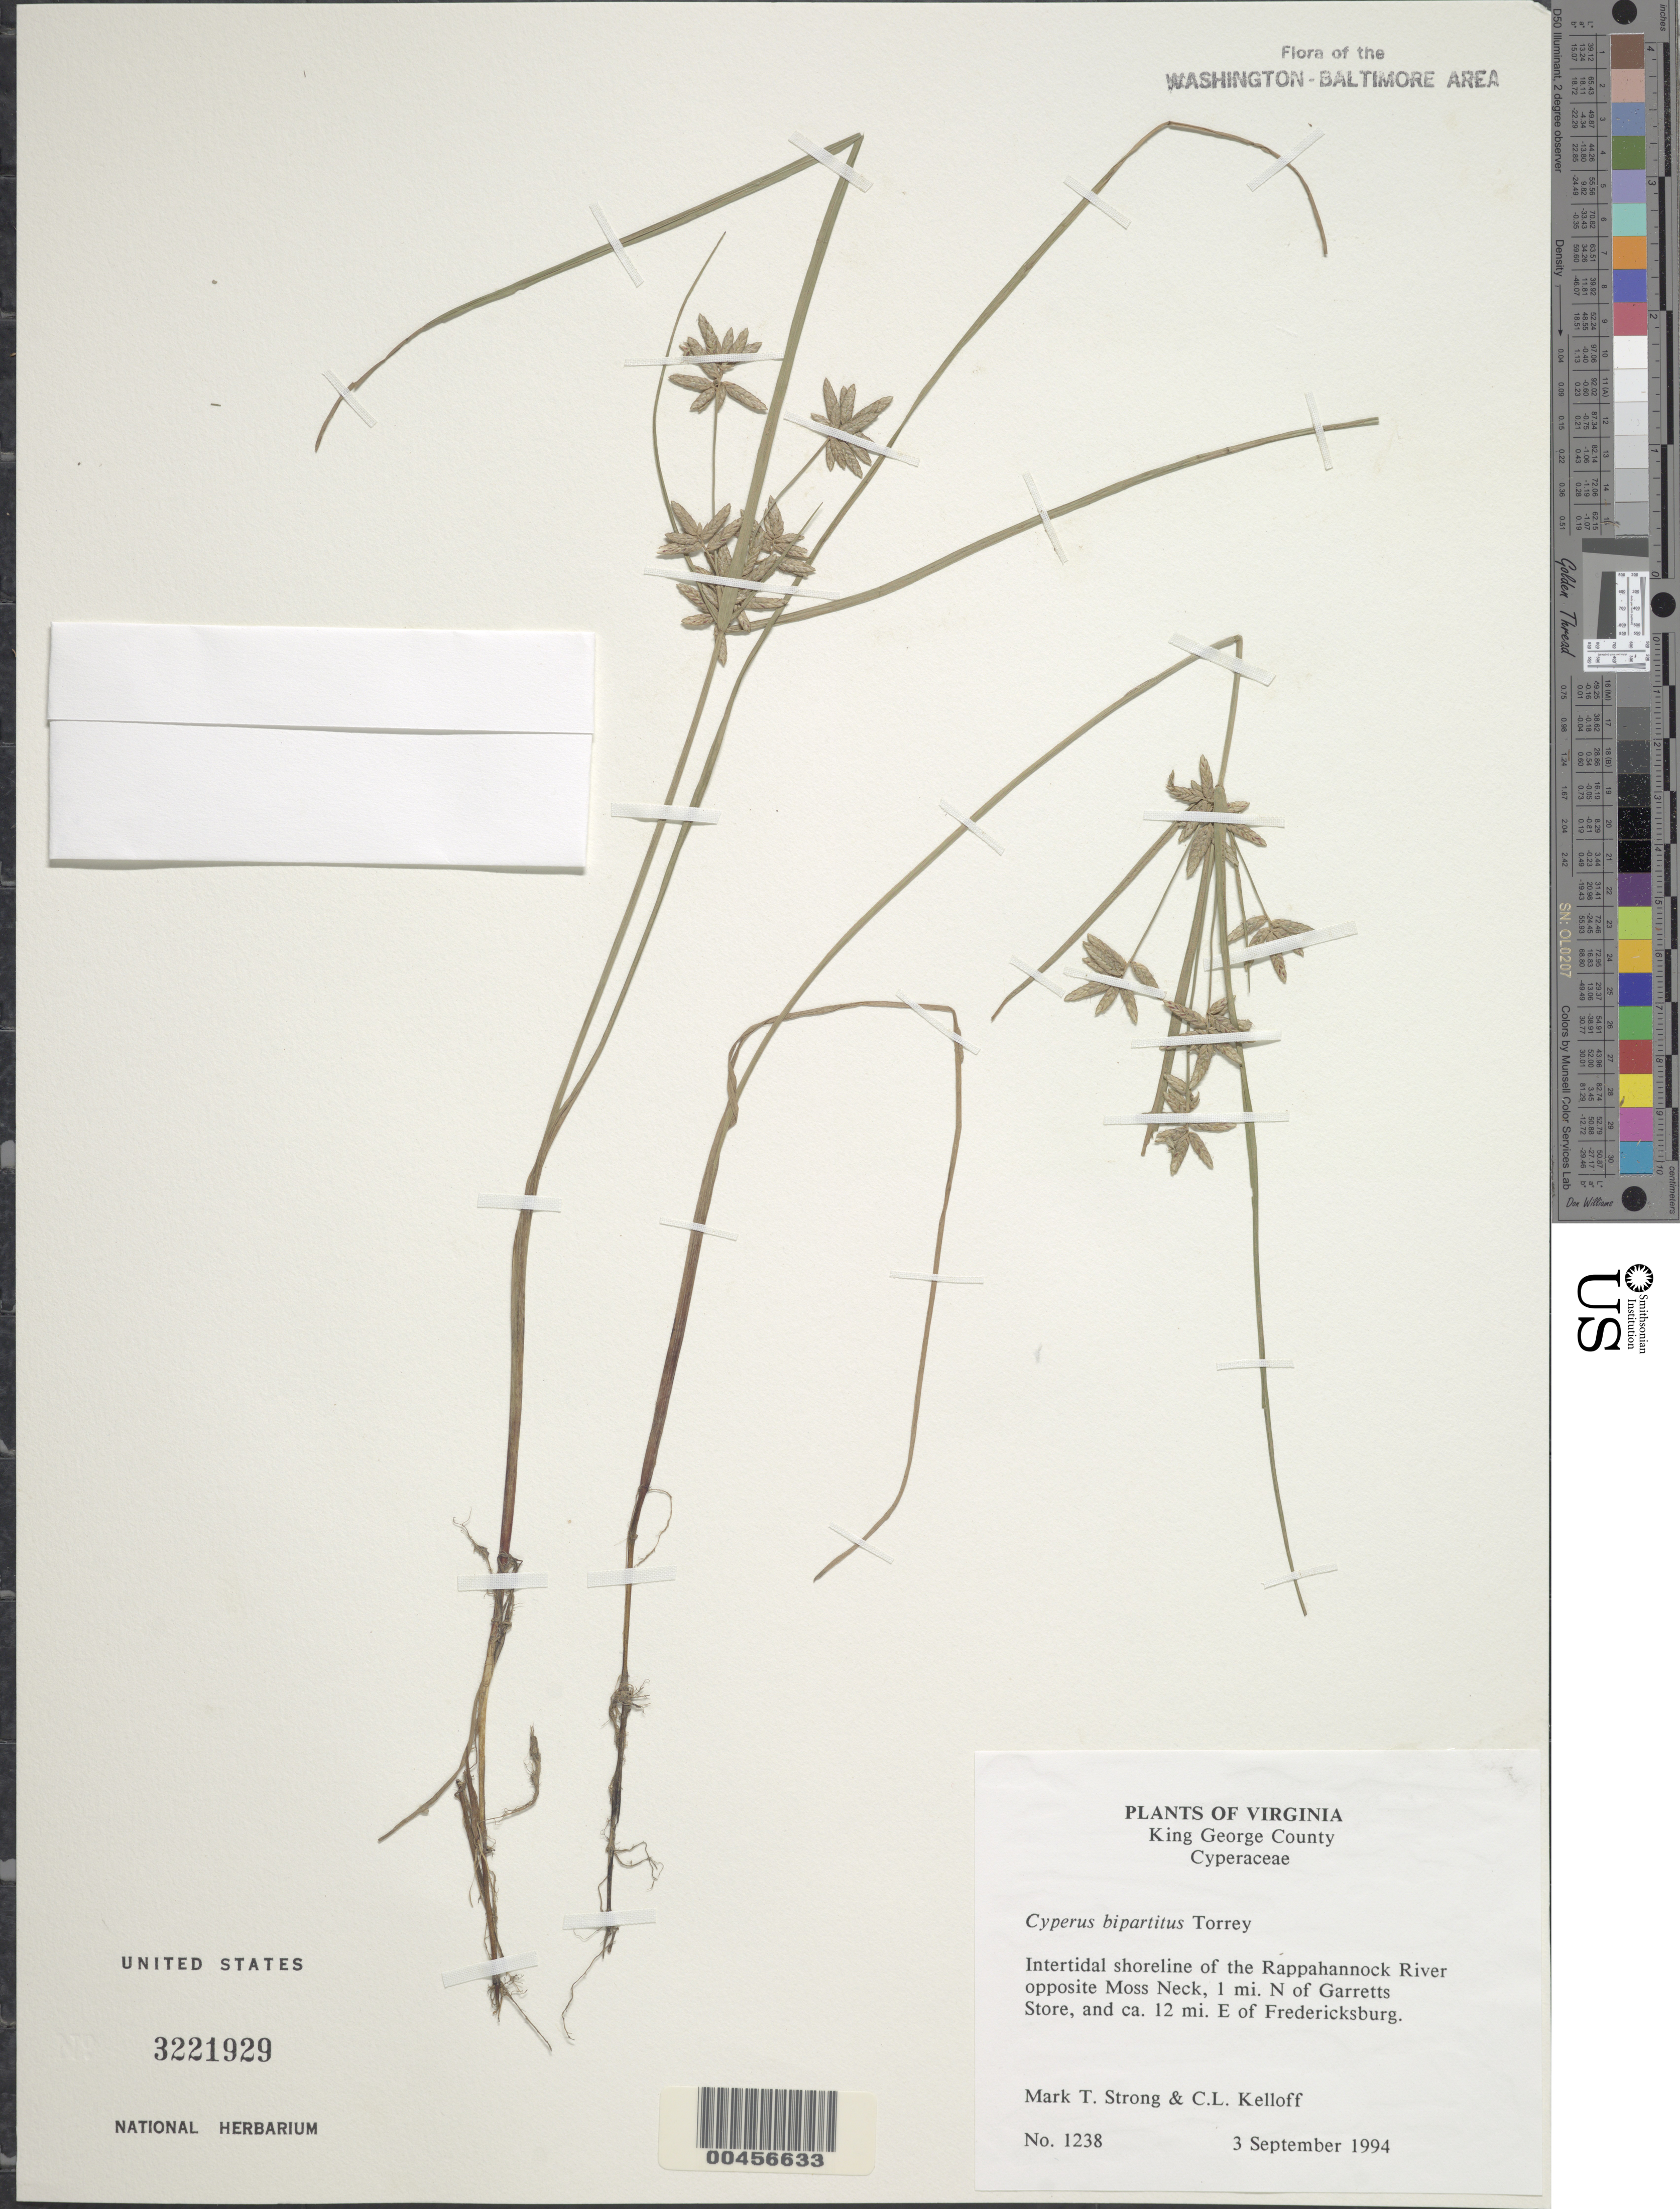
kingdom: Plantae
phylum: Tracheophyta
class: Liliopsida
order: Poales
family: Cyperaceae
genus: Cyperus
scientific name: Cyperus bipartitus Torr.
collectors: M. T. Strong & C. L. Kelloff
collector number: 1238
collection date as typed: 03 Sep 1994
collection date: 1994-09-03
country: United States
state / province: Virginia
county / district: King George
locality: Rappahannock River opposite Moss Neck, NE of Garretts Store, E of Fredericksburg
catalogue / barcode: US 3221929